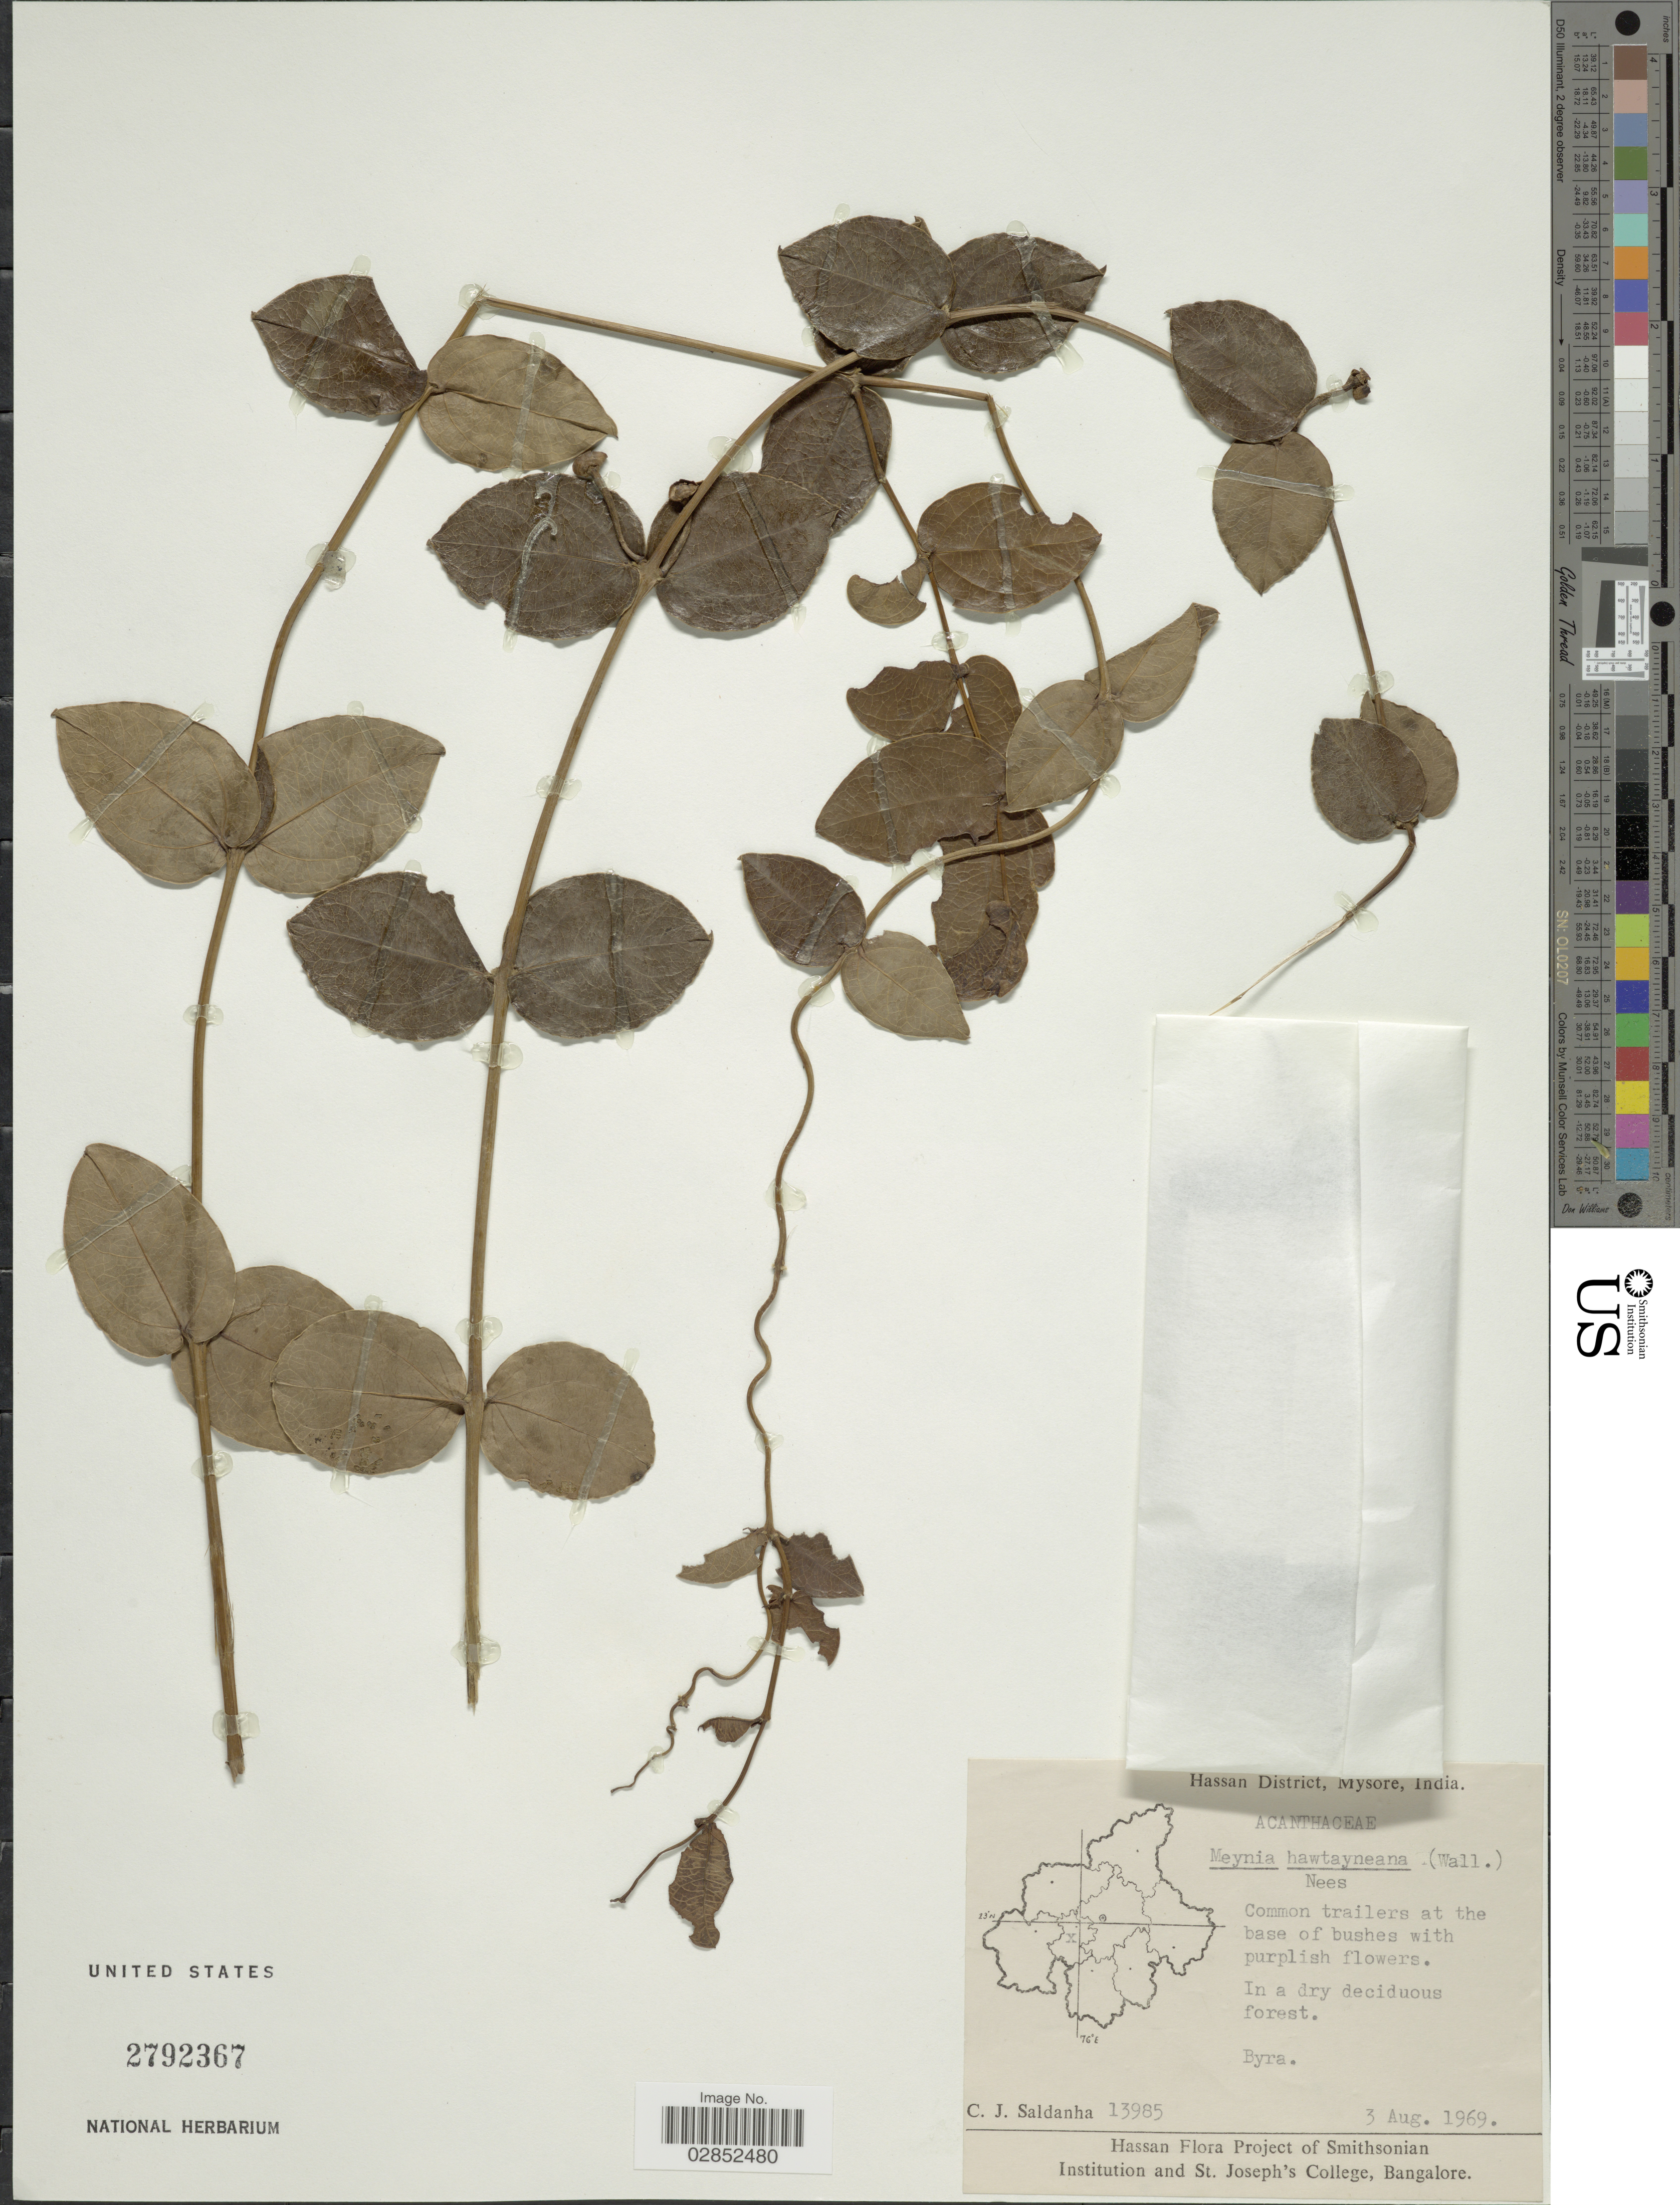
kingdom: Plantae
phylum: Tracheophyta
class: Magnoliopsida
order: Lamiales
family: Acanthaceae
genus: Meyenia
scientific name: Meyenia hawtayneana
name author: Nees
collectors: C. J. Saldanha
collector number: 13985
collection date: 1969-08-03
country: India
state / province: Karnataka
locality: Hassan District, Mysore, India, Byra.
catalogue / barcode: US 2792367